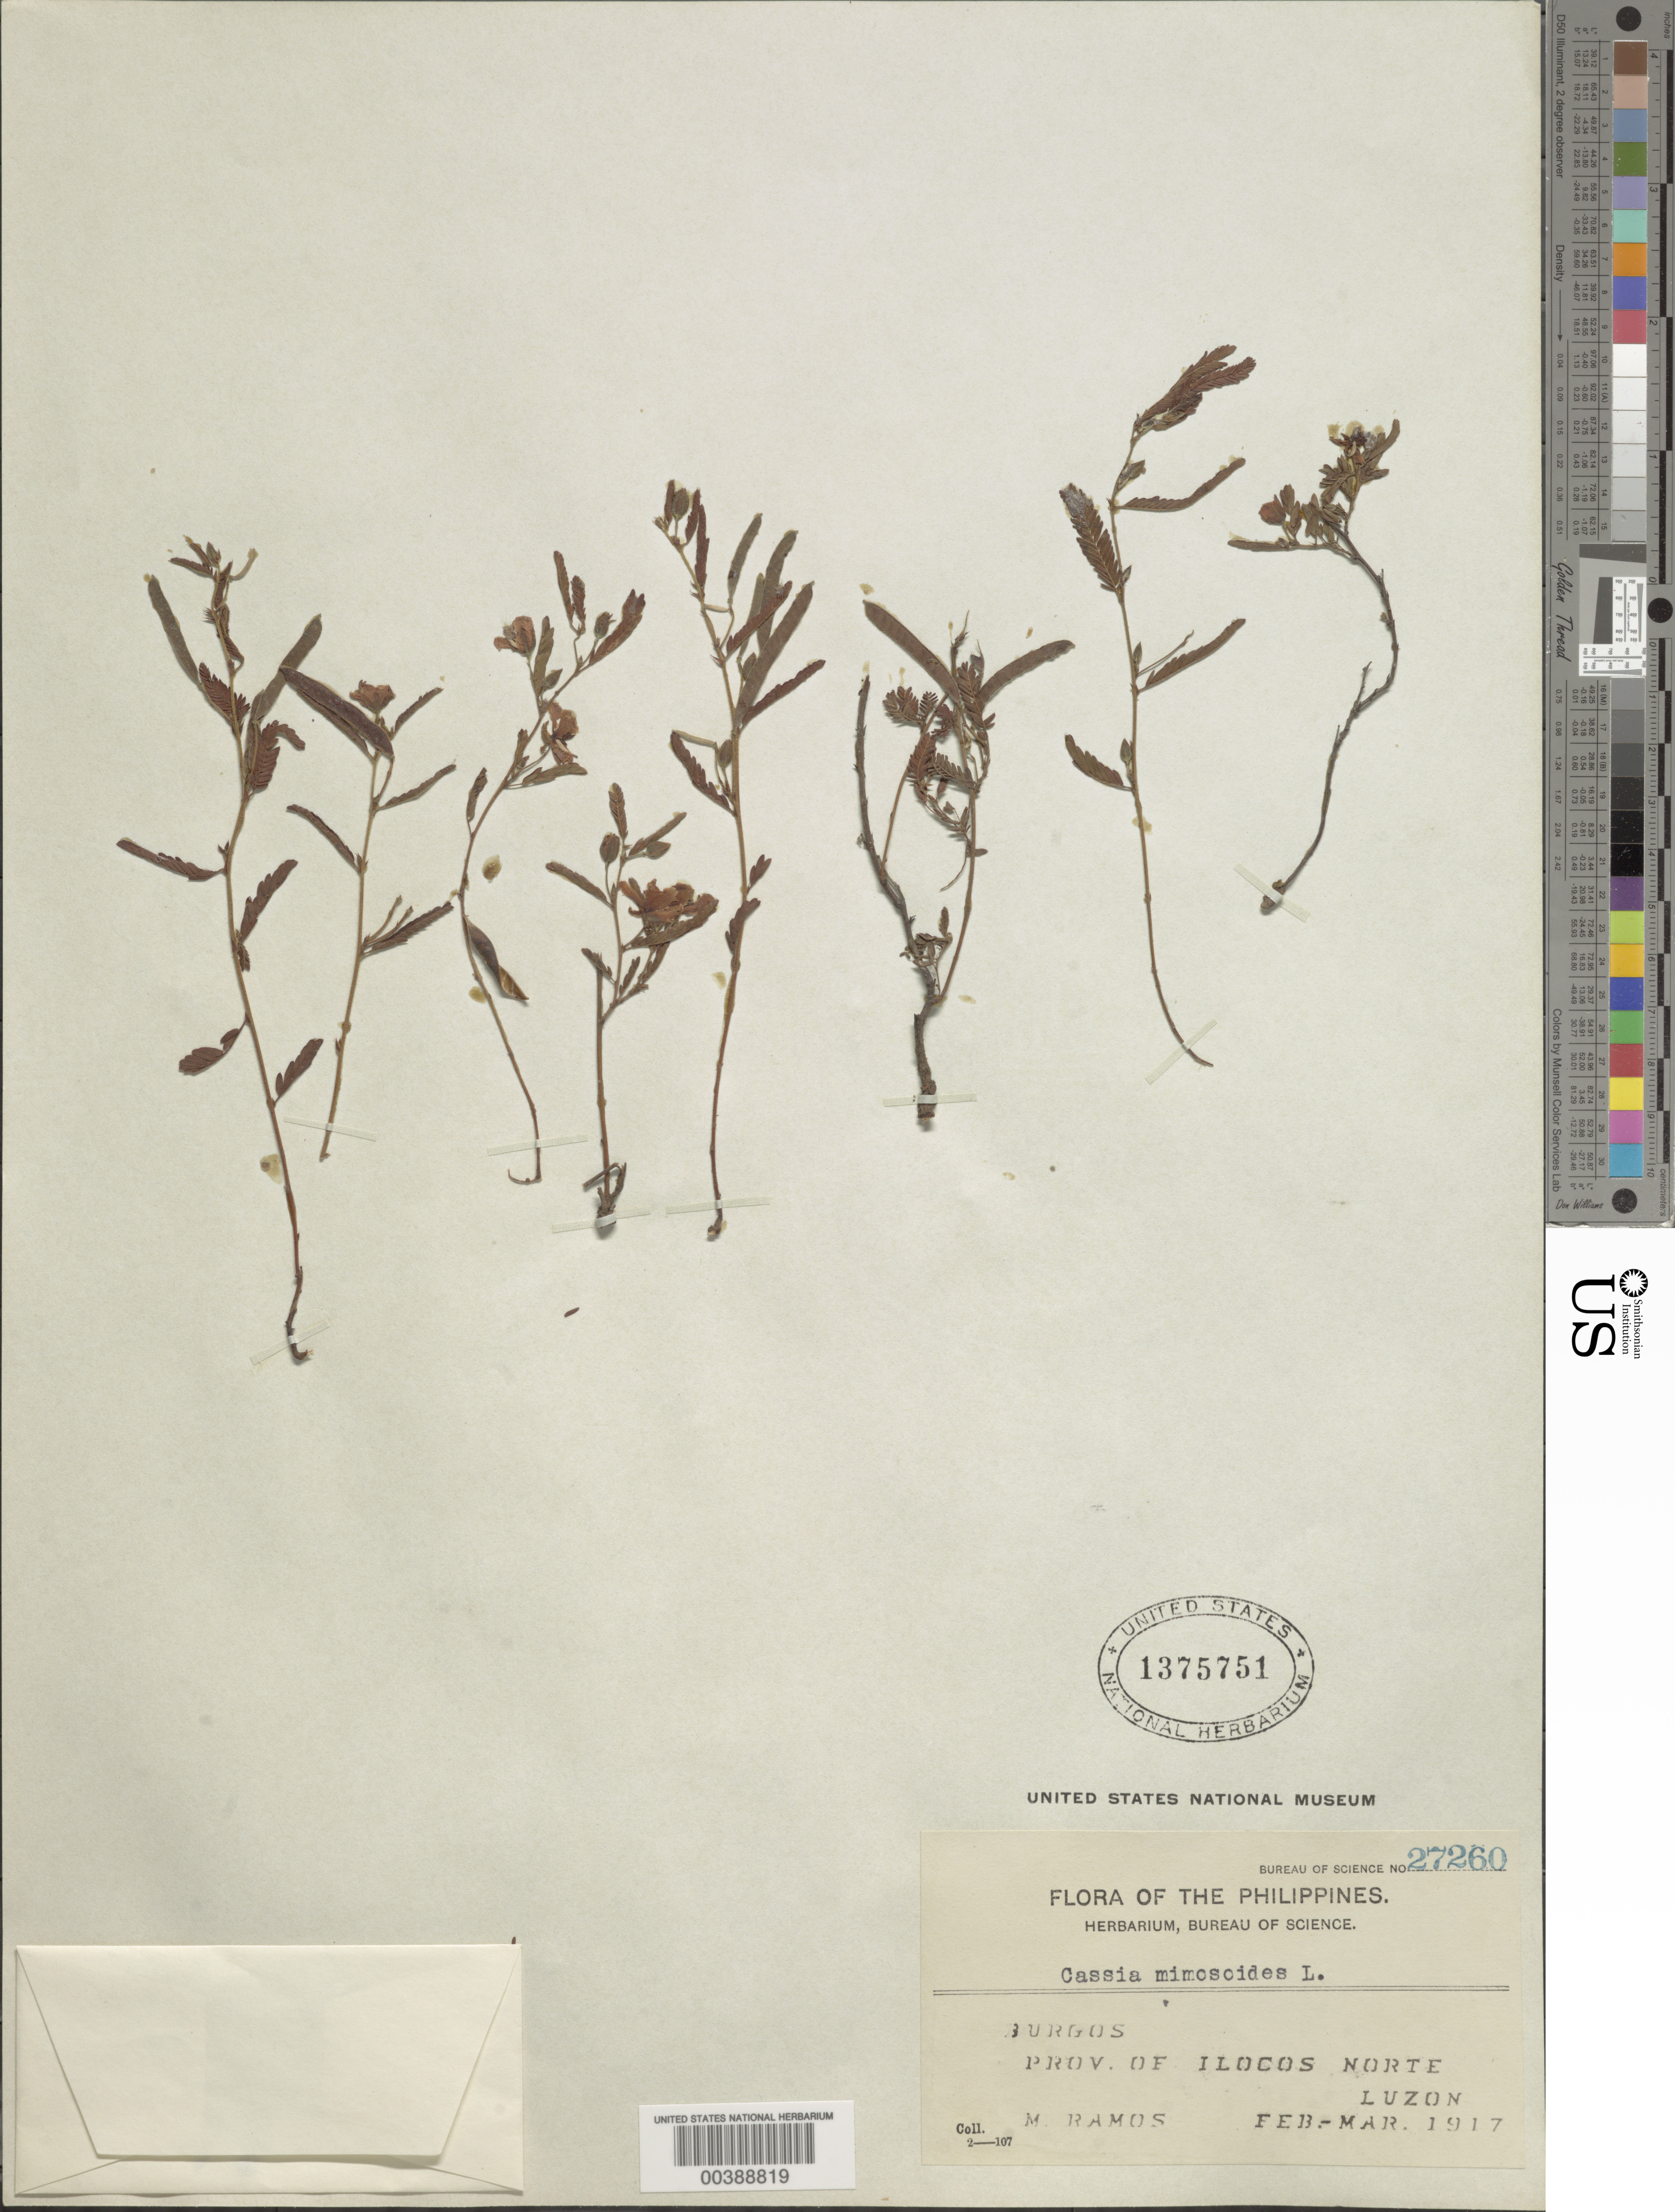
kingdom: Plantae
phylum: Tracheophyta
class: Magnoliopsida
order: Fabales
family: Fabaceae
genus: Chamaecrista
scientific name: Chamaecrista mimosoides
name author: (L.) Greene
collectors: M. Ramos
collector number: Bureau Of Science No. 27260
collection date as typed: Feb 1917 to -- Mar 1917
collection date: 1917-02/1917-03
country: Philippines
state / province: Ilocos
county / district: Ilocos Norte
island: Luzon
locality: Burgos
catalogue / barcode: US 1375751